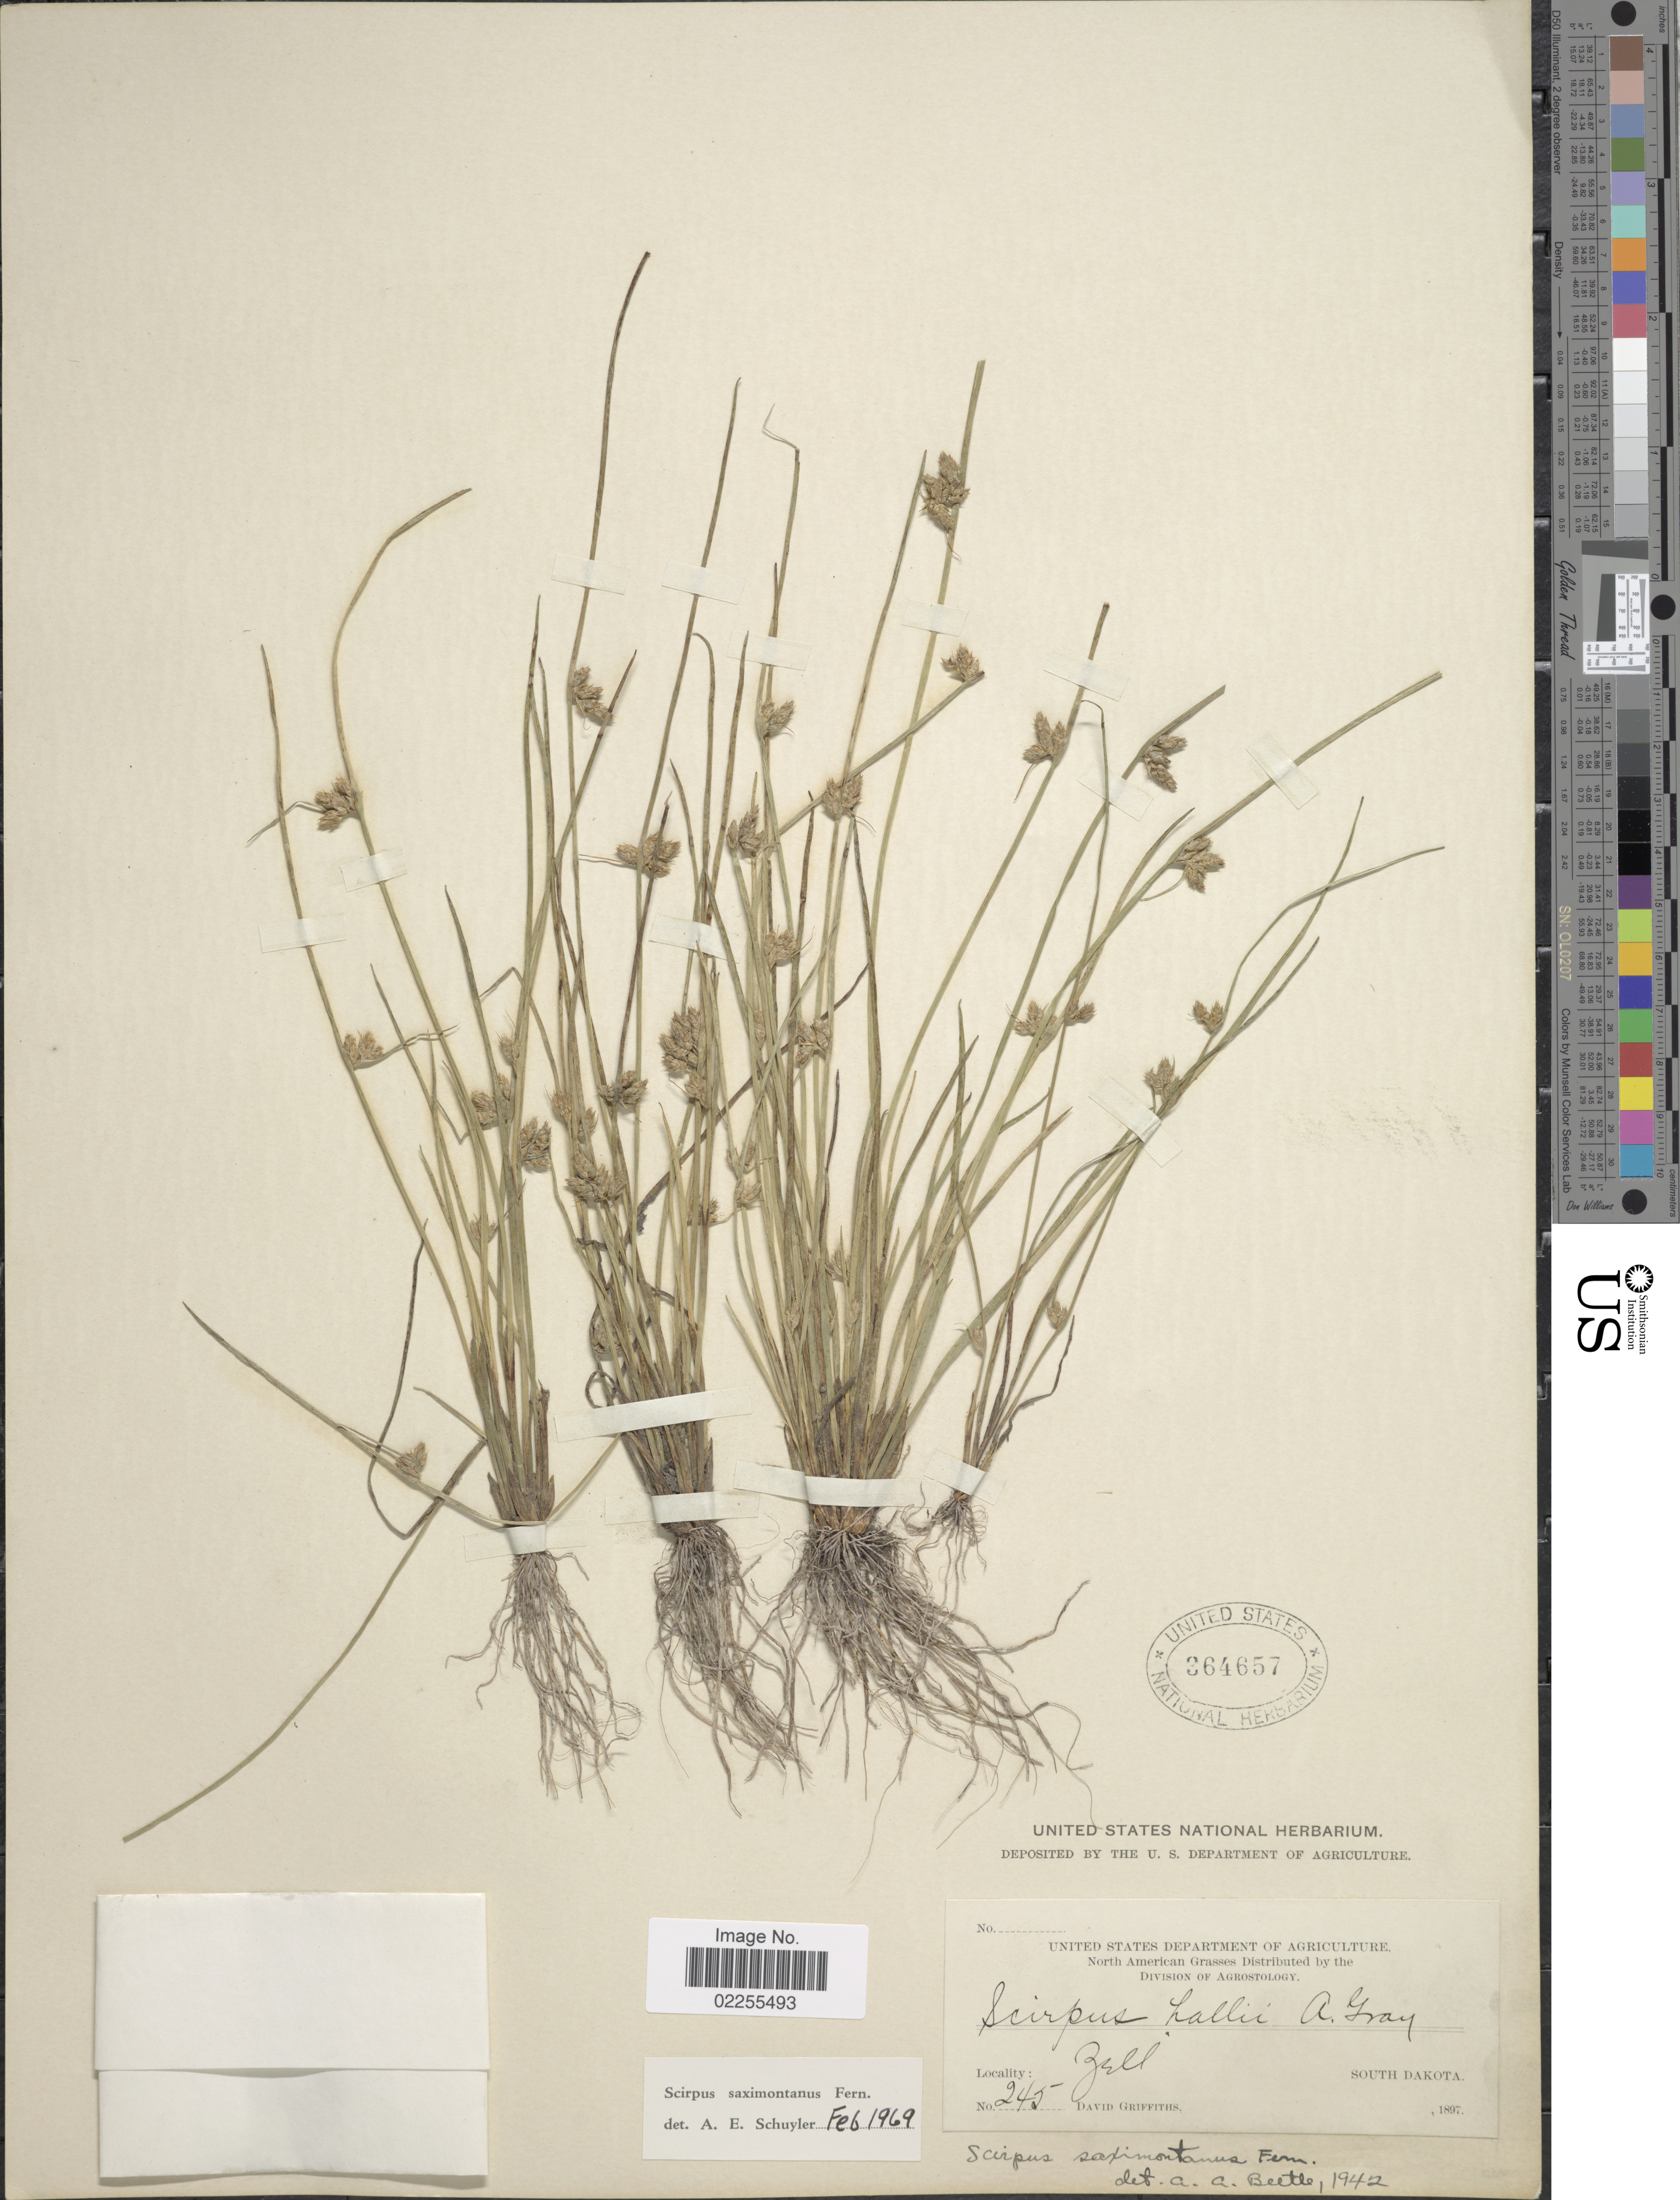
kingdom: Plantae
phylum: Tracheophyta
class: Liliopsida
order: Poales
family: Cyperaceae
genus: Schoenoplectus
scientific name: Schoenoplectus saximontanus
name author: (Fernald) J. Raynal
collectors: D. Griffiths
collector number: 245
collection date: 1897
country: United States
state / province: South Dakota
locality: Zell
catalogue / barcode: US 364657